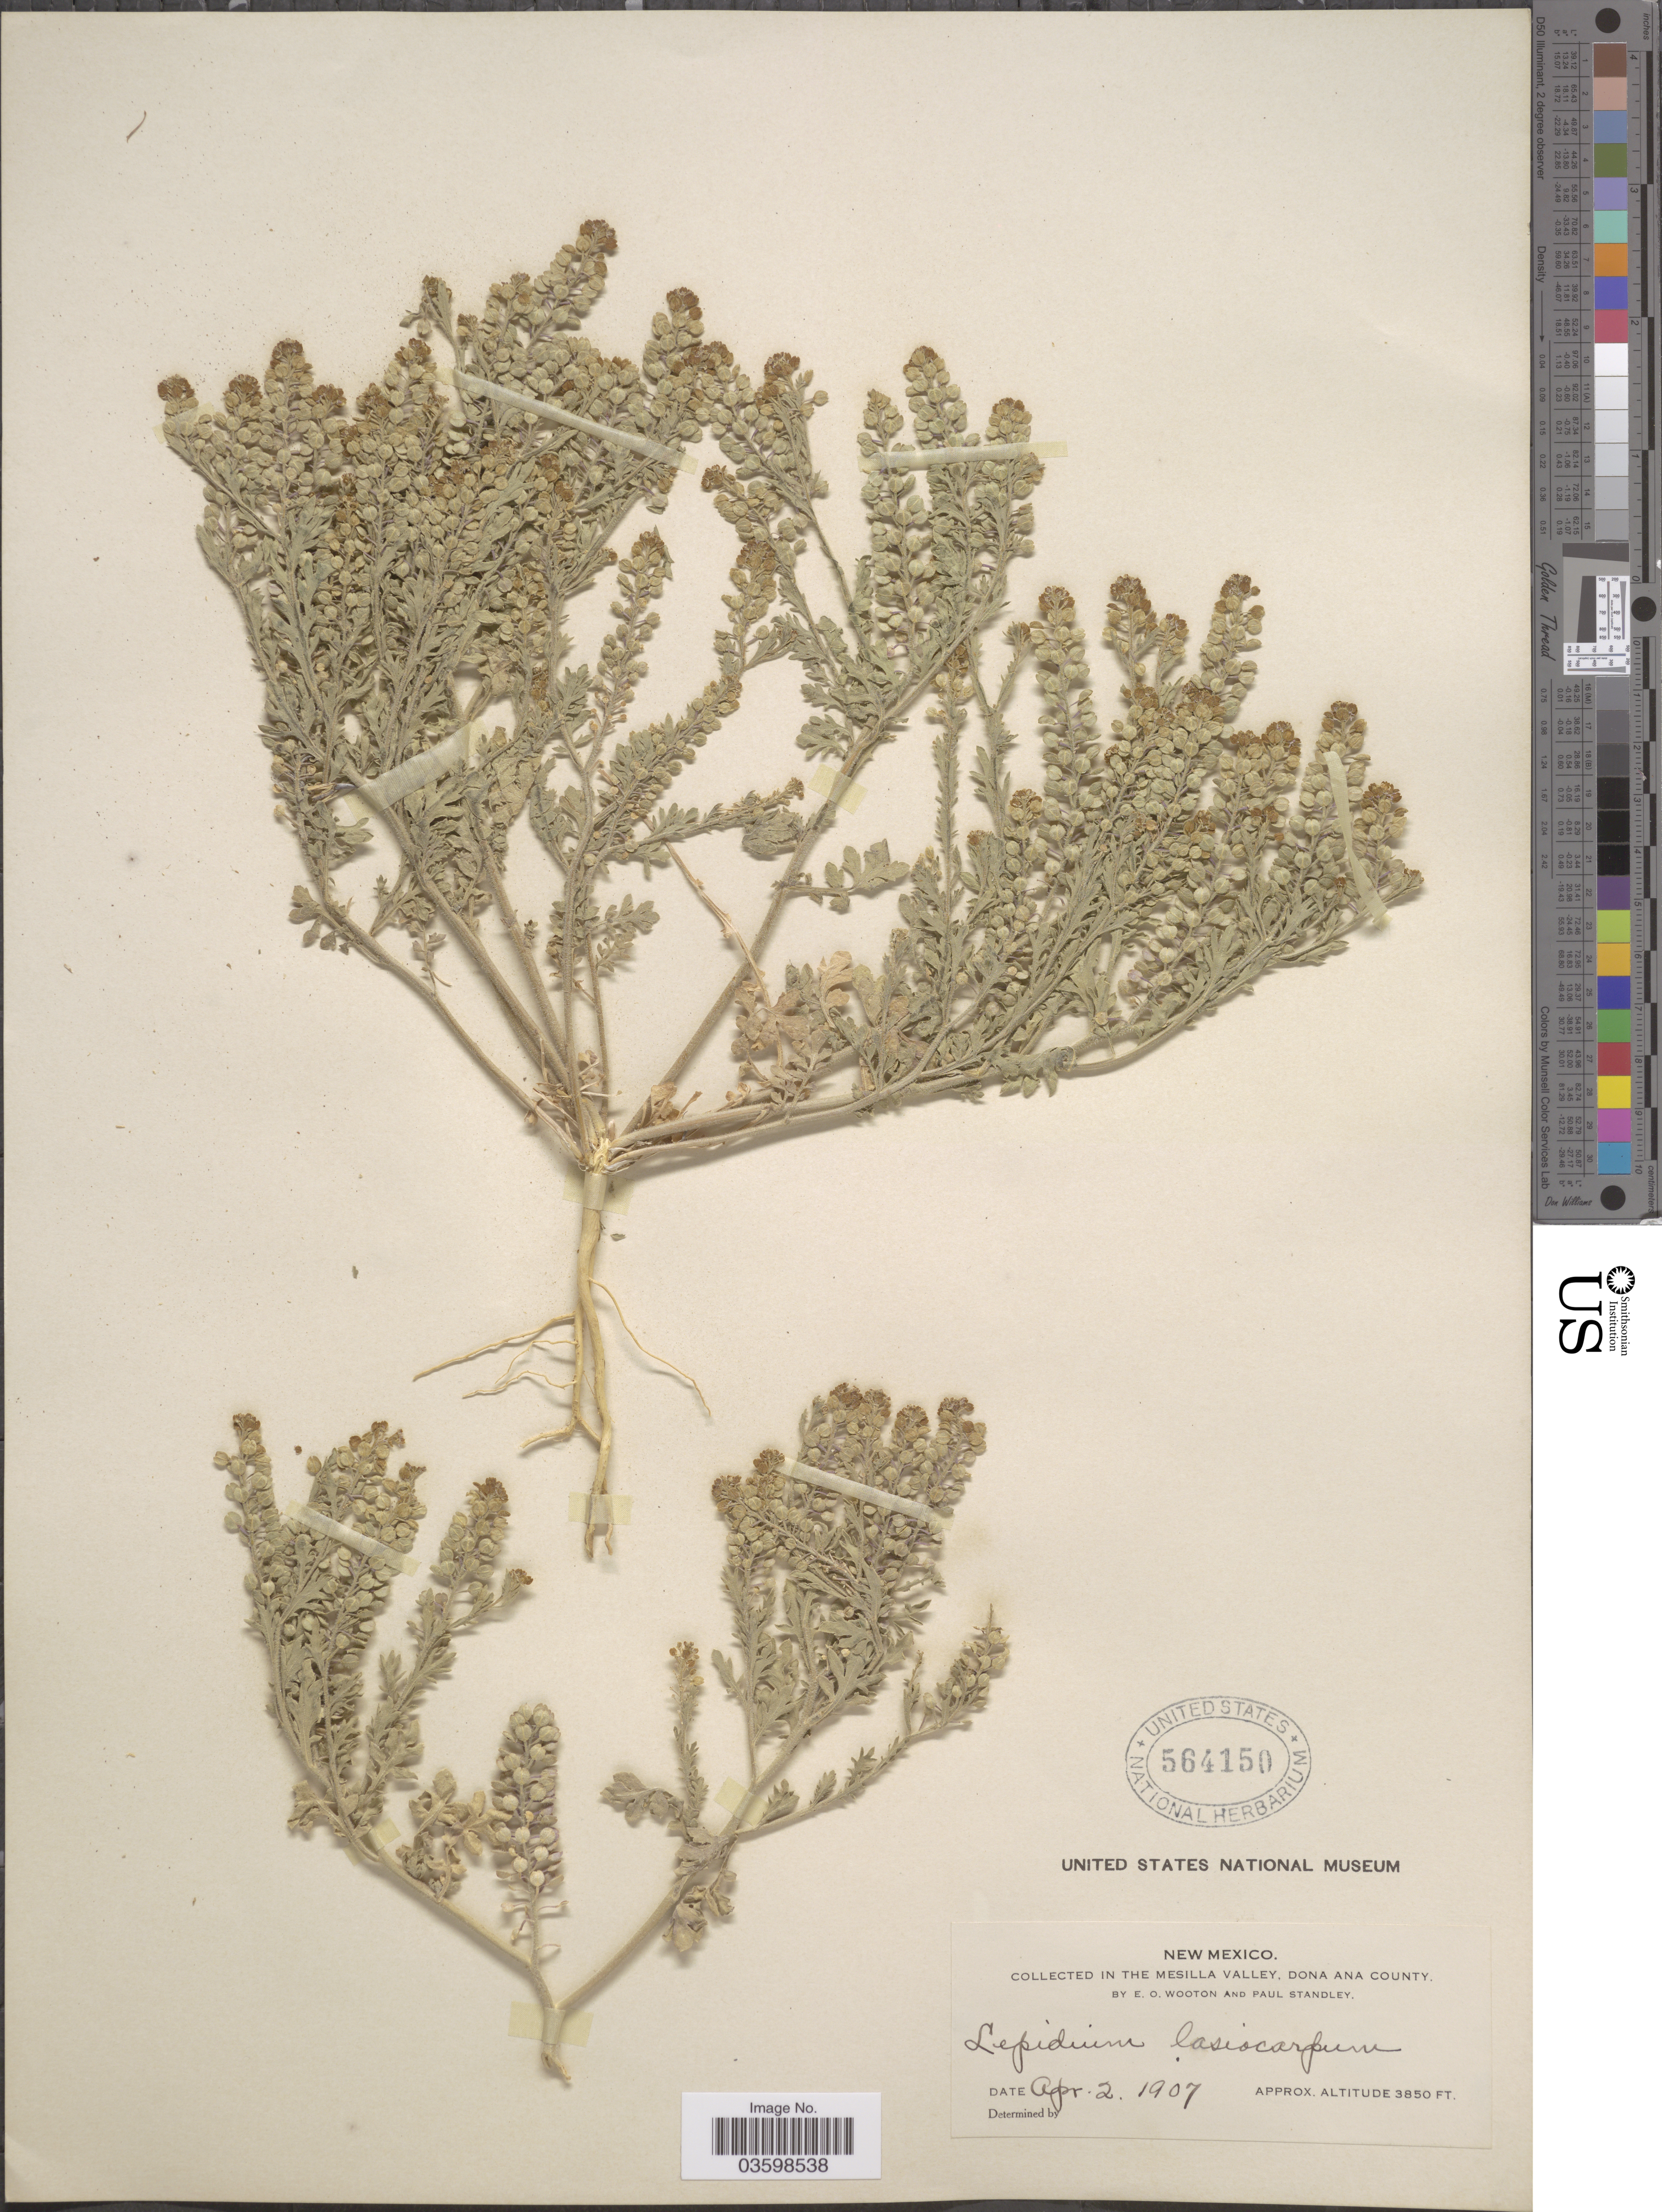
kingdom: Plantae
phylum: Tracheophyta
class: Magnoliopsida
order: Brassicales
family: Brassicaceae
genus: Lepidium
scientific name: Lepidium lasiocarpum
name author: Nutt.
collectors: E. O. Wooton & P. C. Standley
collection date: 1907-04-02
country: United States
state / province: New Mexico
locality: In The Mesilla Valley, Dona Ana County.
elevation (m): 1173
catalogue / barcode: US 564150